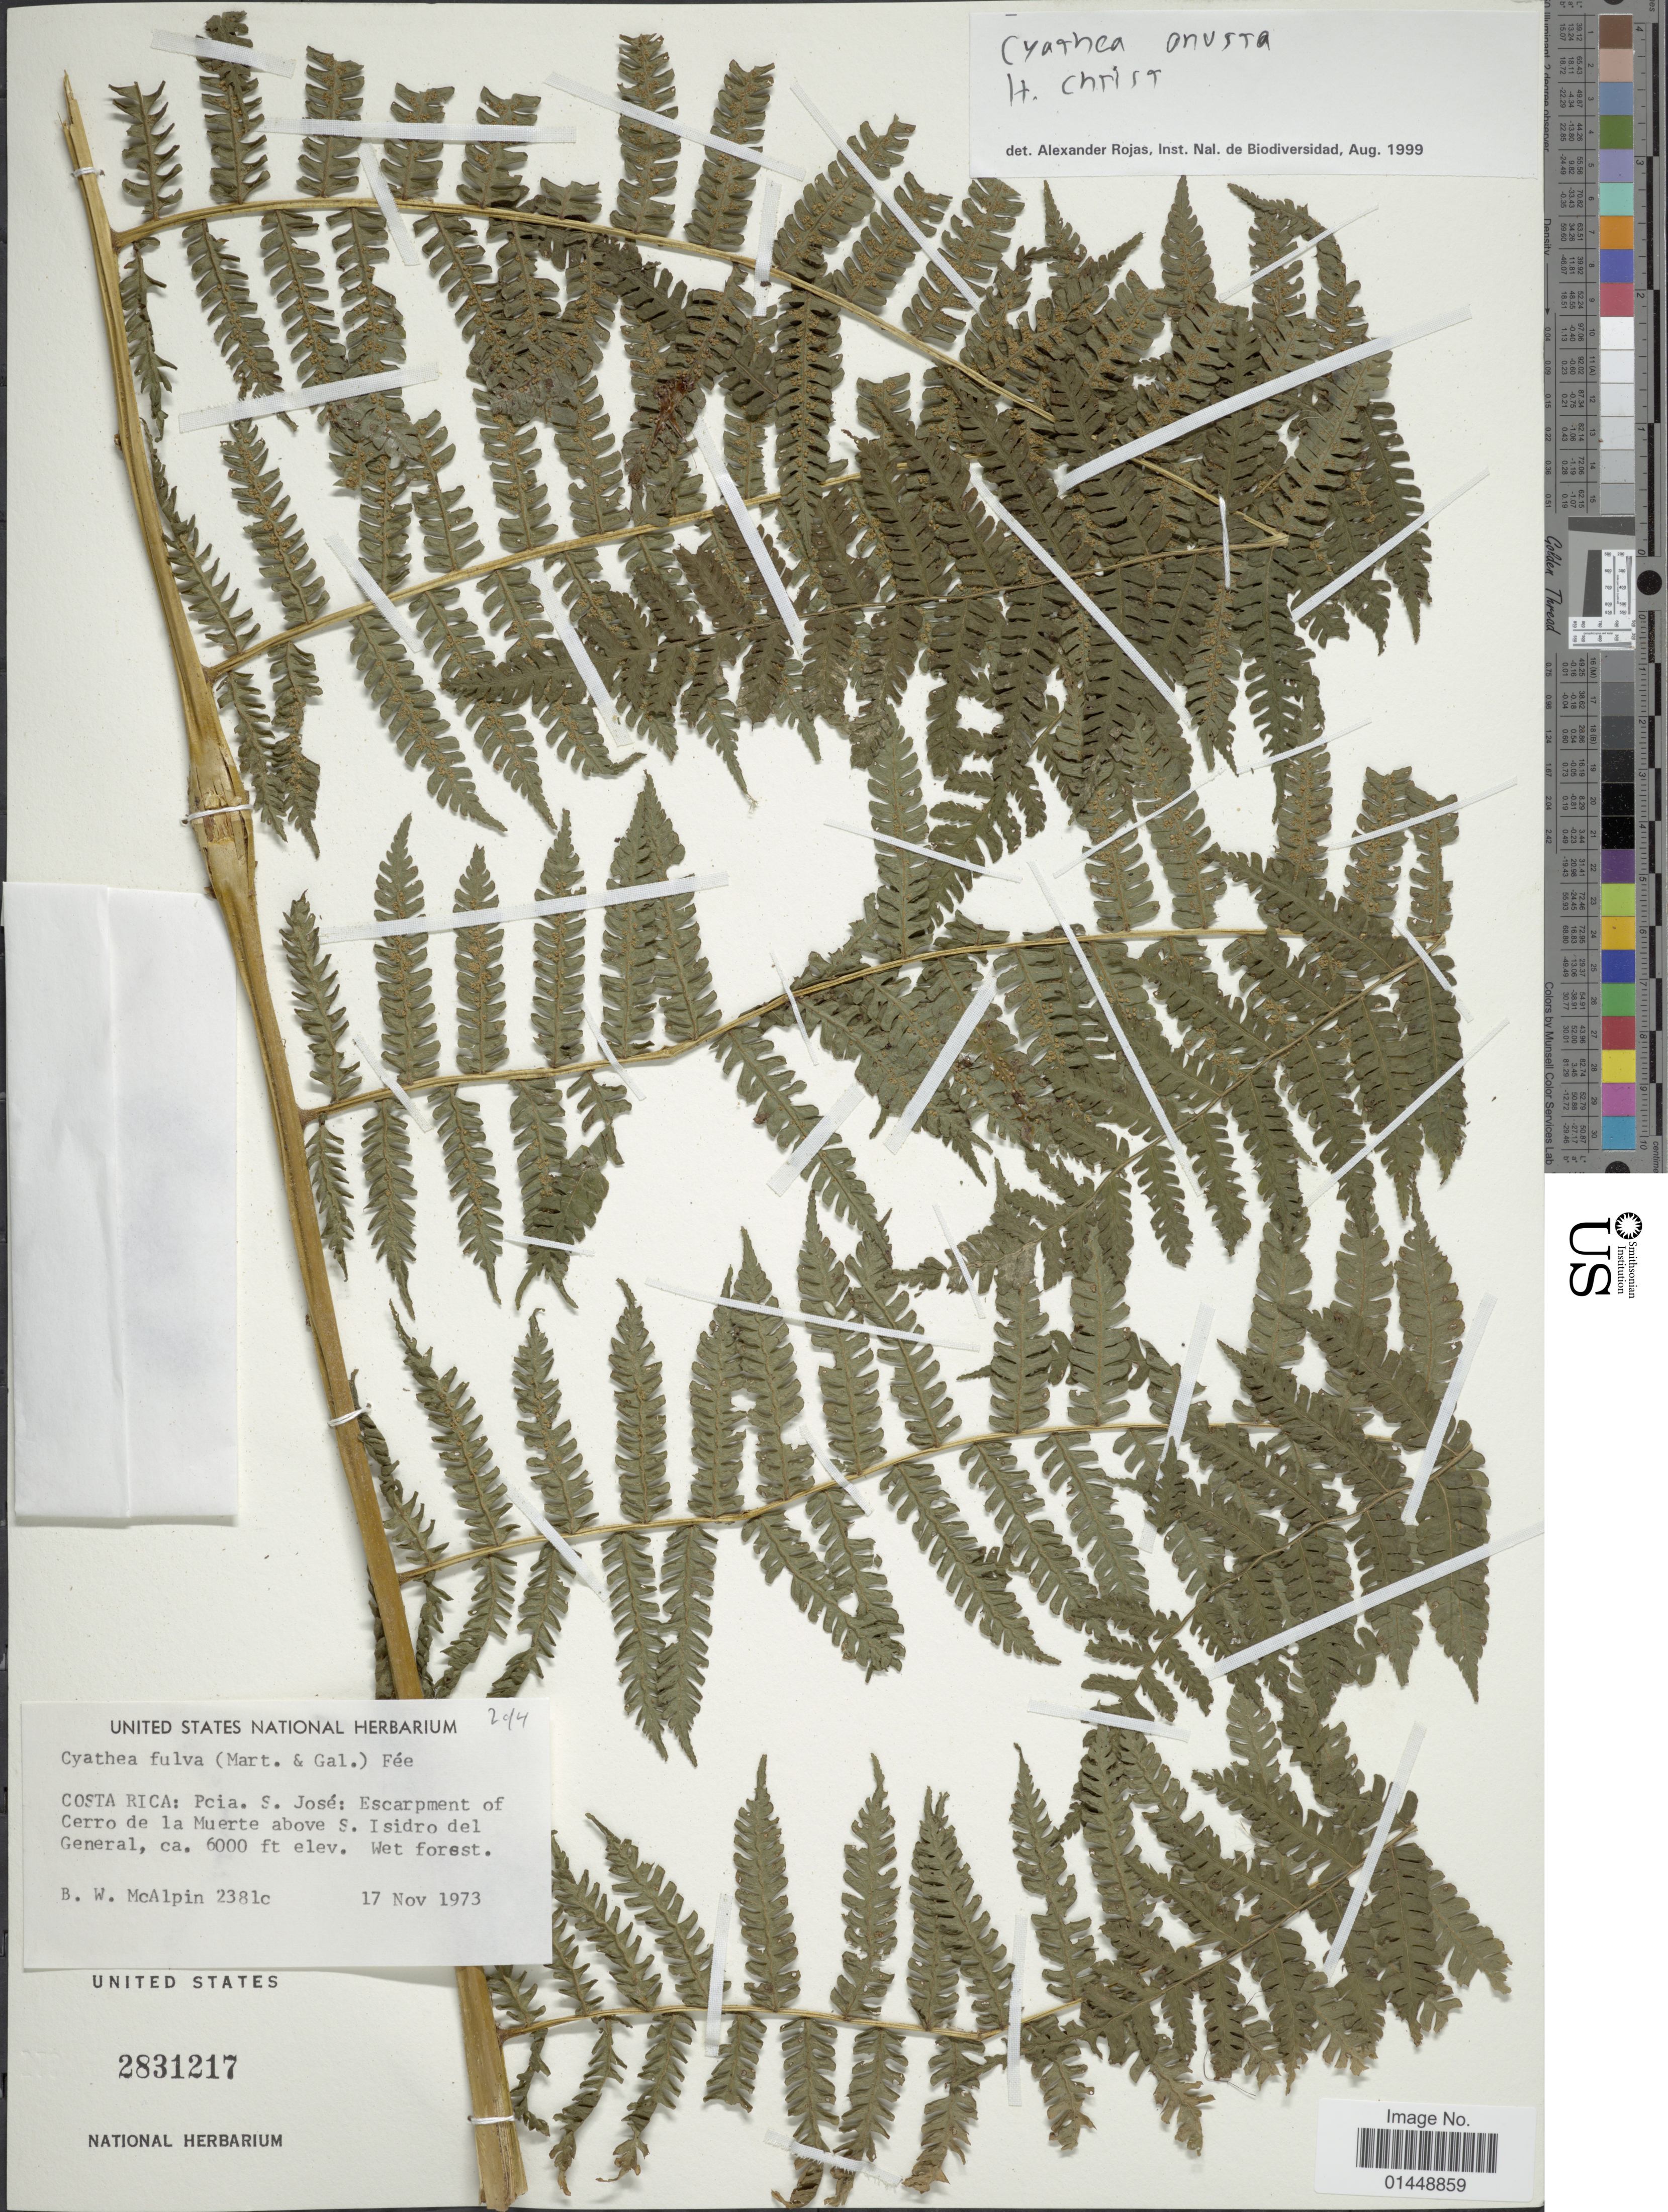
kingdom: Plantae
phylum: Tracheophyta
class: Polypodiopsida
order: Cyatheales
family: Cyatheaceae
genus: Cyathea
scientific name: Cyathea fulva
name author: (M. Martens & Galeotti) Fée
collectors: B. W. McAlpin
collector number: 2381c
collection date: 1973-11-17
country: Costa Rica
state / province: San José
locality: Costa Rica: Pcia. S. José: Escarpment of Cerro de la Muerte above S. Isidro del General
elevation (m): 1829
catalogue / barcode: US 2831217